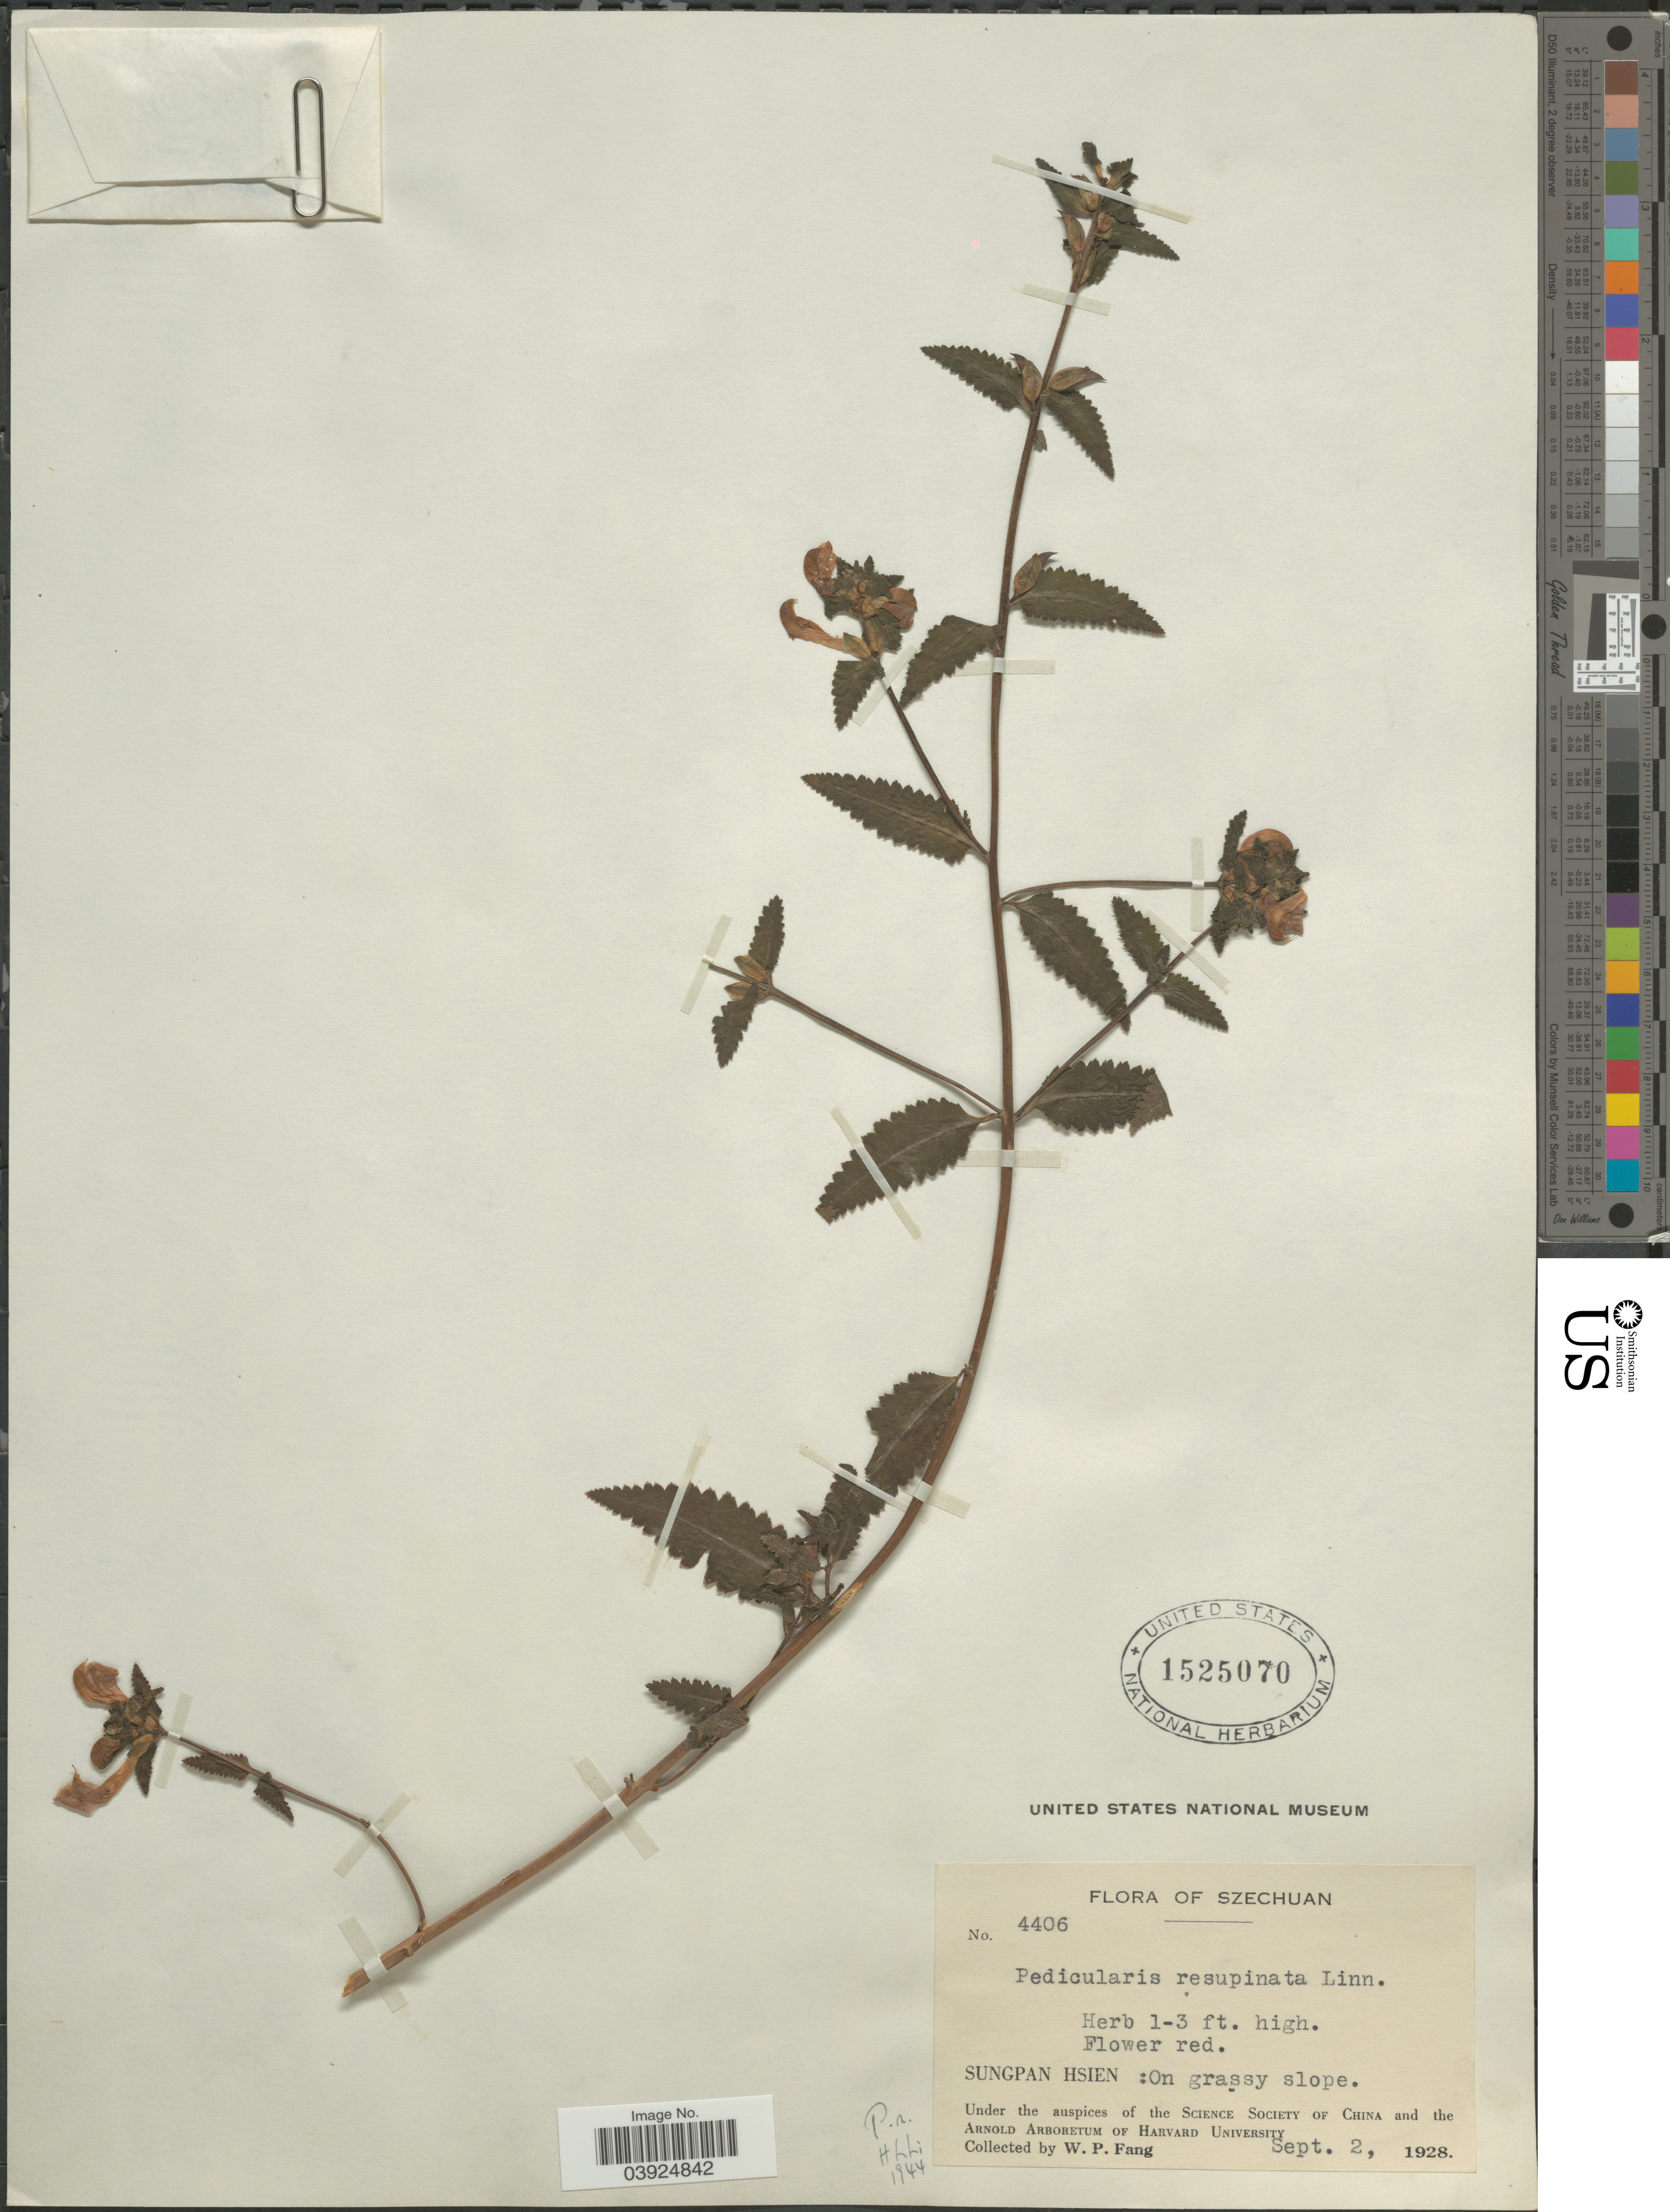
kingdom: Plantae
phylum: Tracheophyta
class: Magnoliopsida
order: Lamiales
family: Orobanchaceae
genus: Pedicularis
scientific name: Pedicularis resupinata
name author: L.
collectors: W. P. Fang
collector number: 4406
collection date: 1928-09-02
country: China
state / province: Sichuan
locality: Szechuan. Sungpan Hsien: On grassy slope.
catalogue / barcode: US 1525070